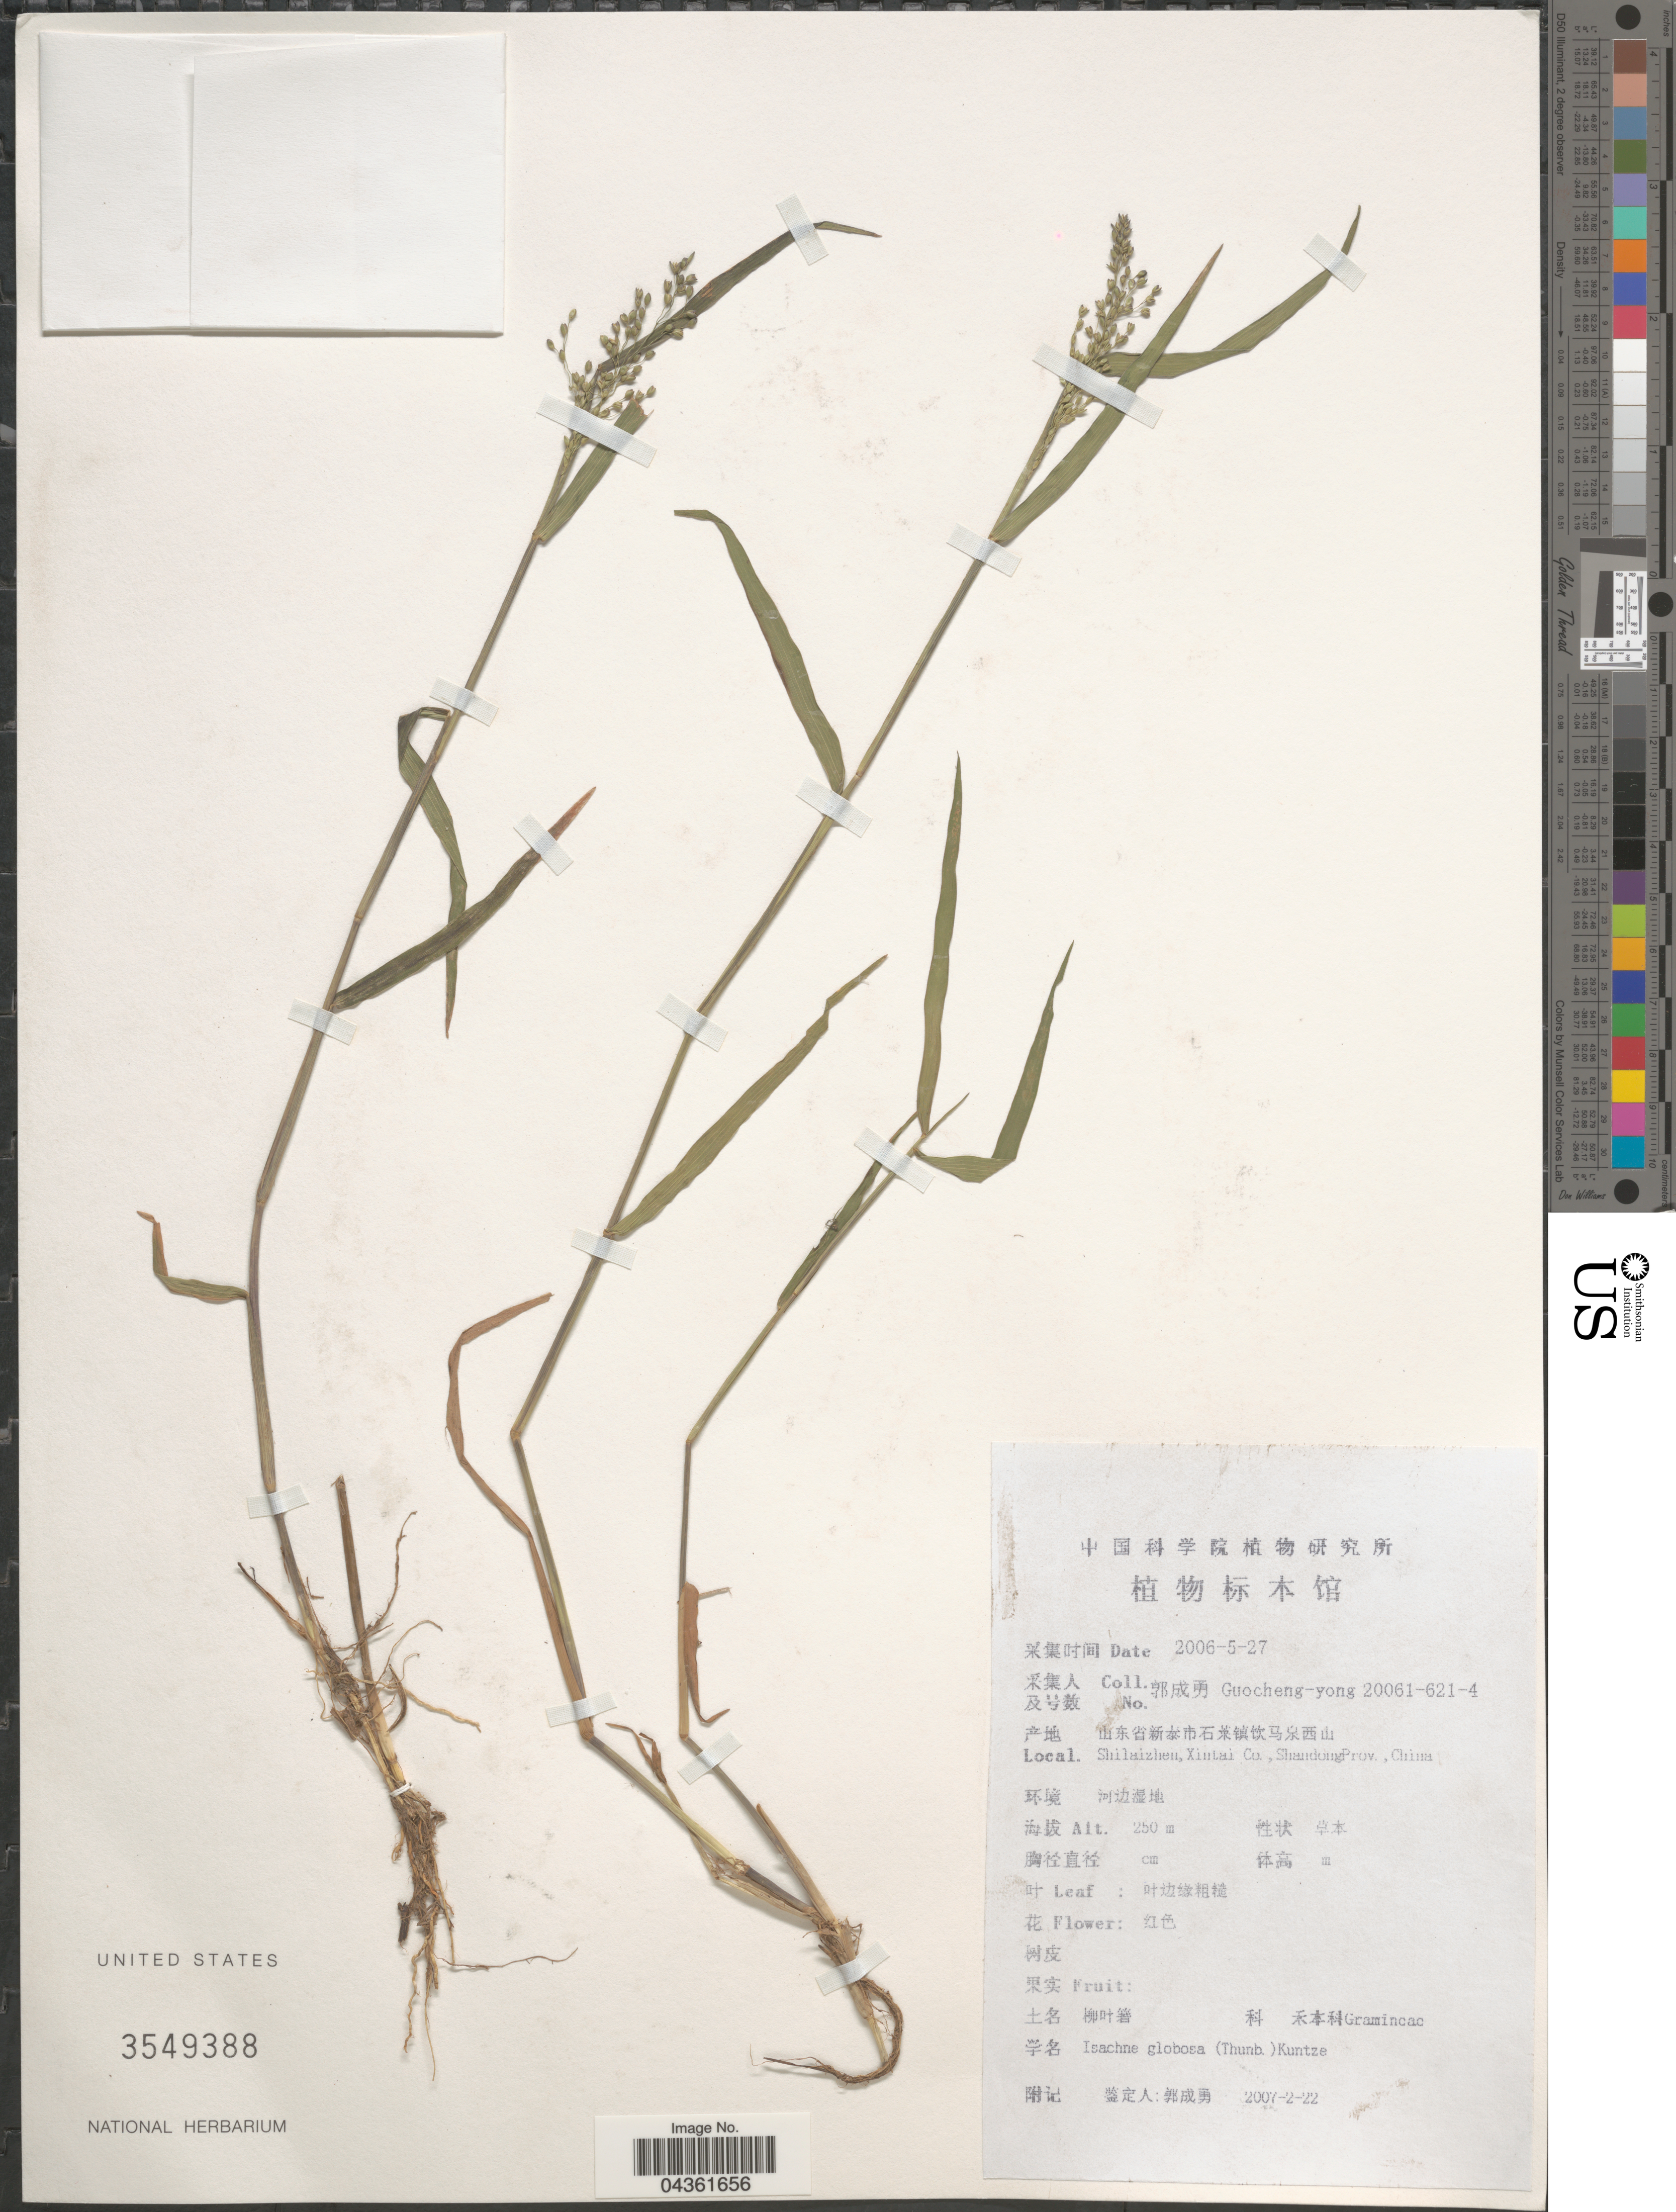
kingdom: Plantae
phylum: Tracheophyta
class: Liliopsida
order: Poales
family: Poaceae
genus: Isachne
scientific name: Isachne globosa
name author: (Thunb.) Kuntze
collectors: Guo cheng-yong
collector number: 20061-621-4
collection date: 2006-05-27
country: China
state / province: Shandong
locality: Shilaizhen, Xintai Co.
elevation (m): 250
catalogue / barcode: US 3549388